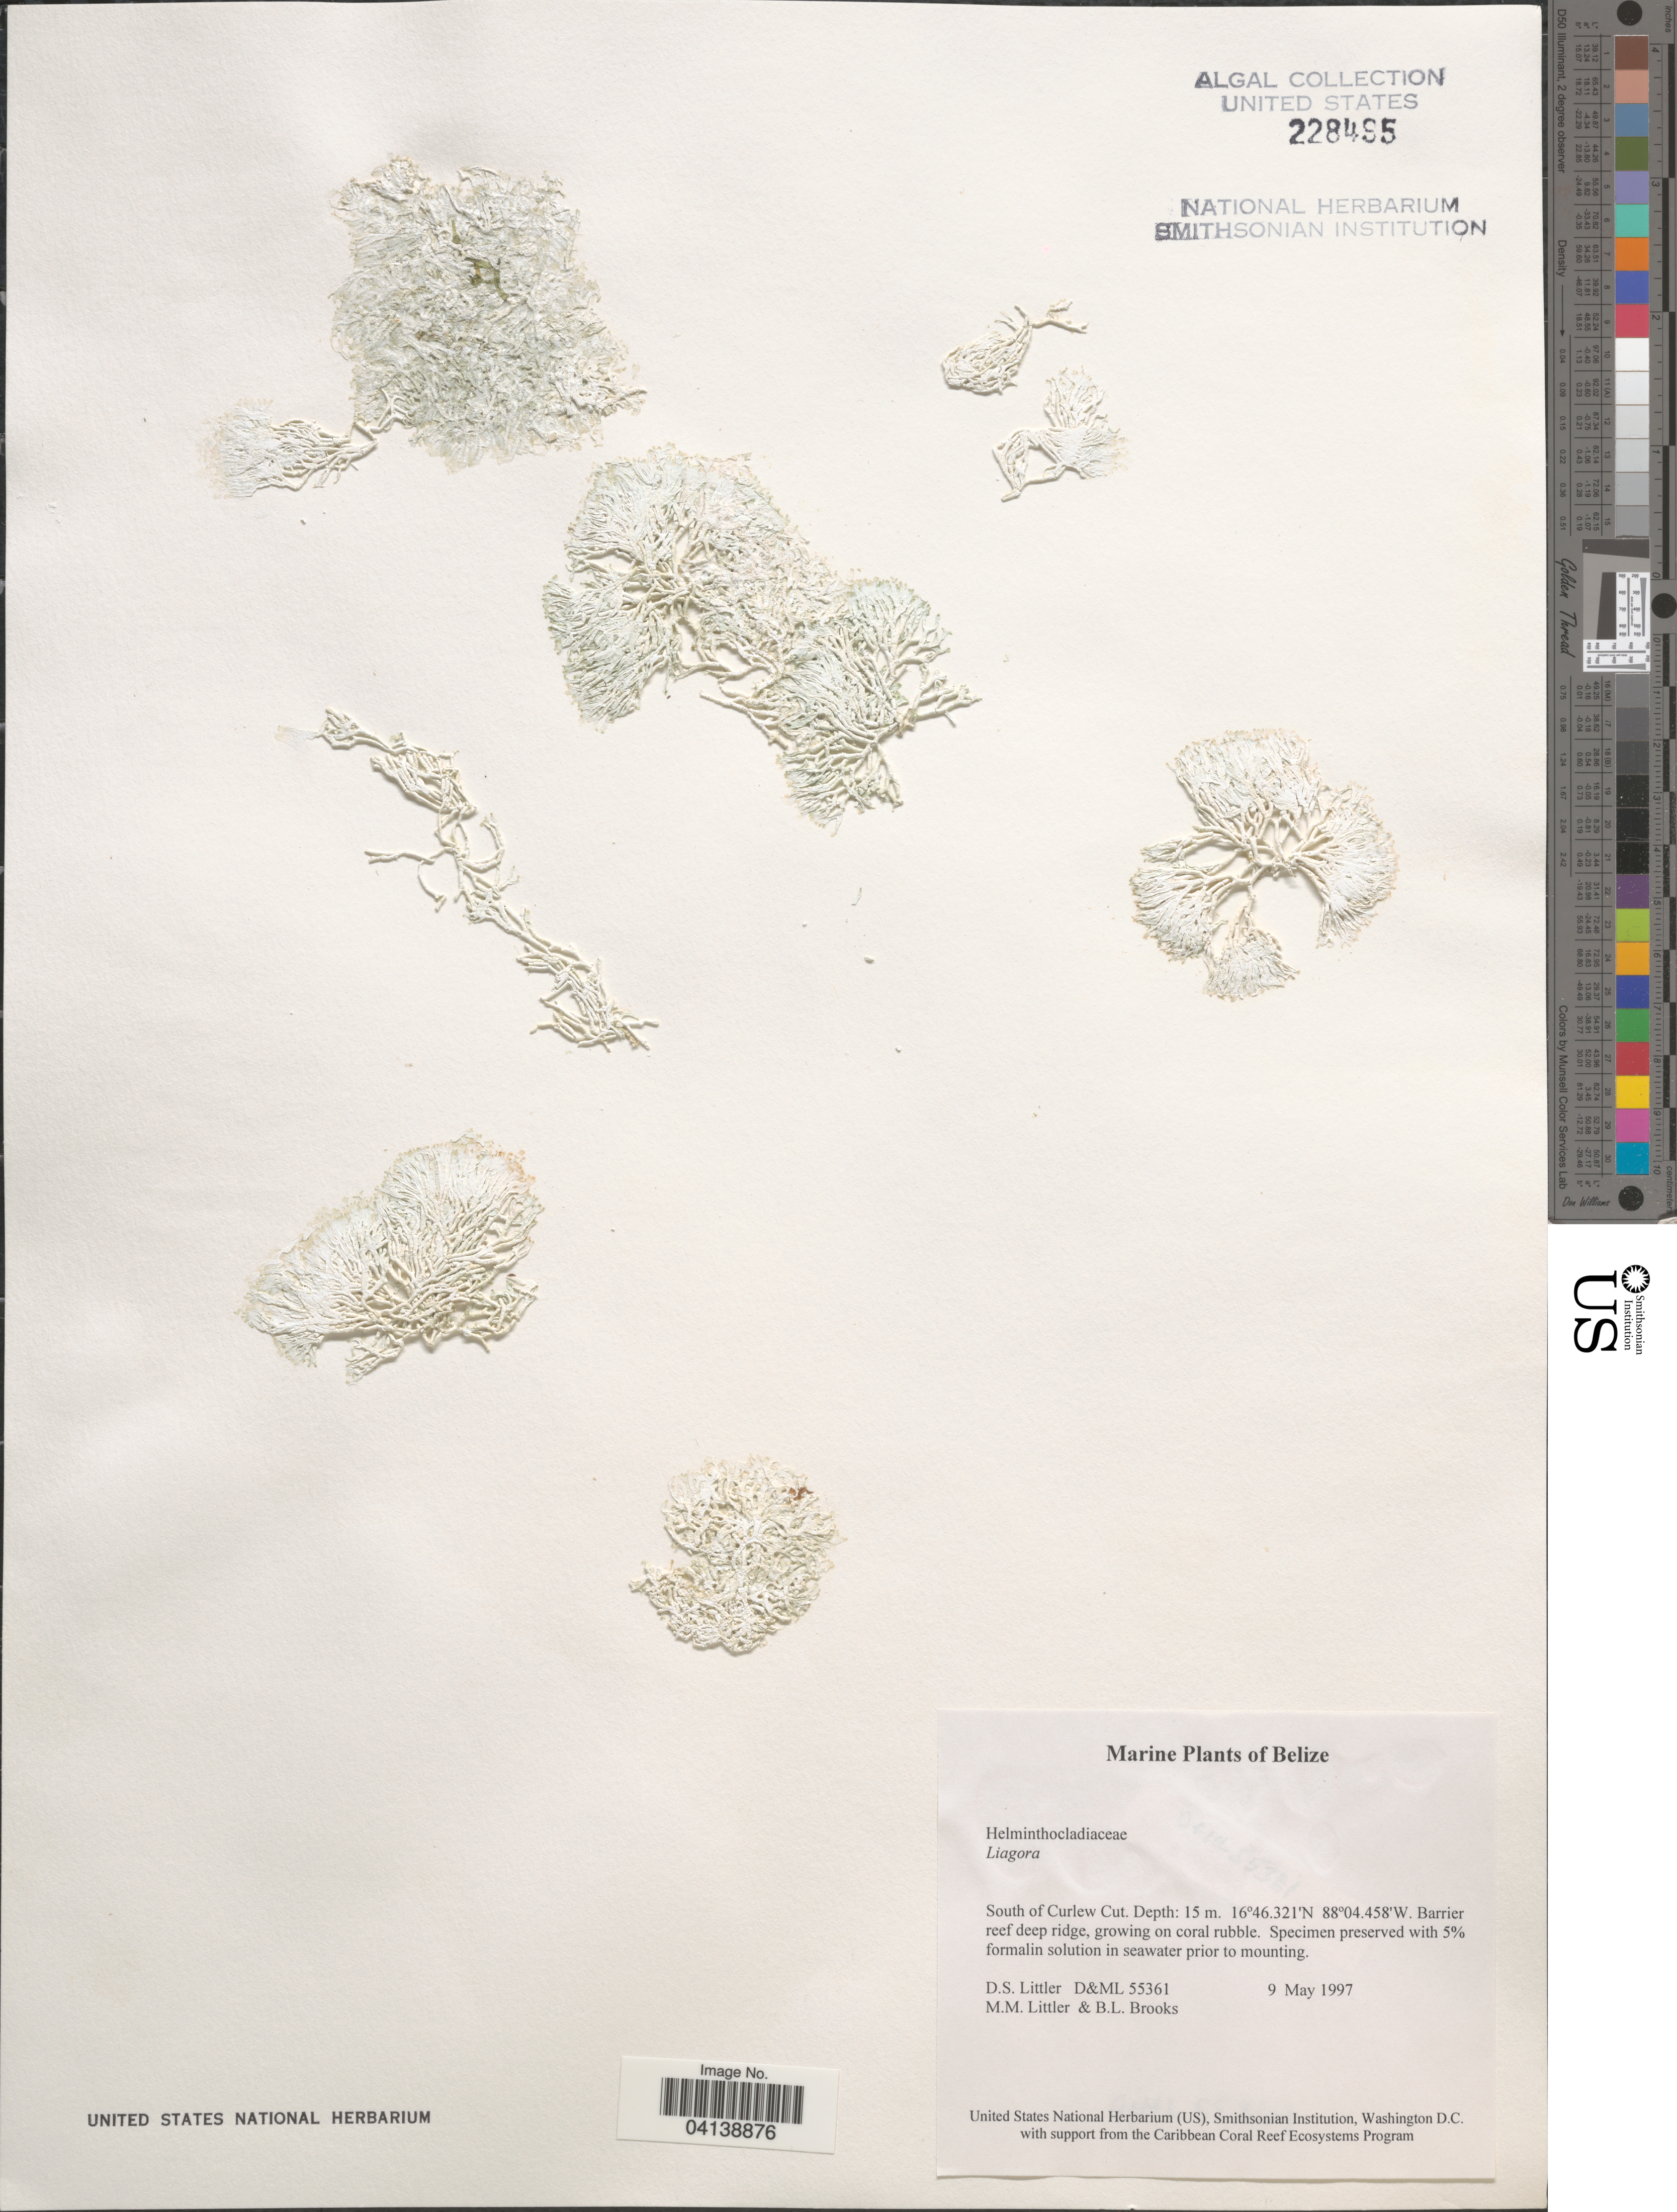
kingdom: Plantae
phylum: Rhodophyta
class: Florideophyceae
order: Nemaliales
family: Liagoraceae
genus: Liagora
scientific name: Liagora sp.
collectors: D. S. Littler & B. Brooks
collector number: D&ML55361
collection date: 1997-05-09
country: Belize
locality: South of Curlew Cut. Barrier reef deep ridge, growing on coral rubble.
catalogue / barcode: US 228485